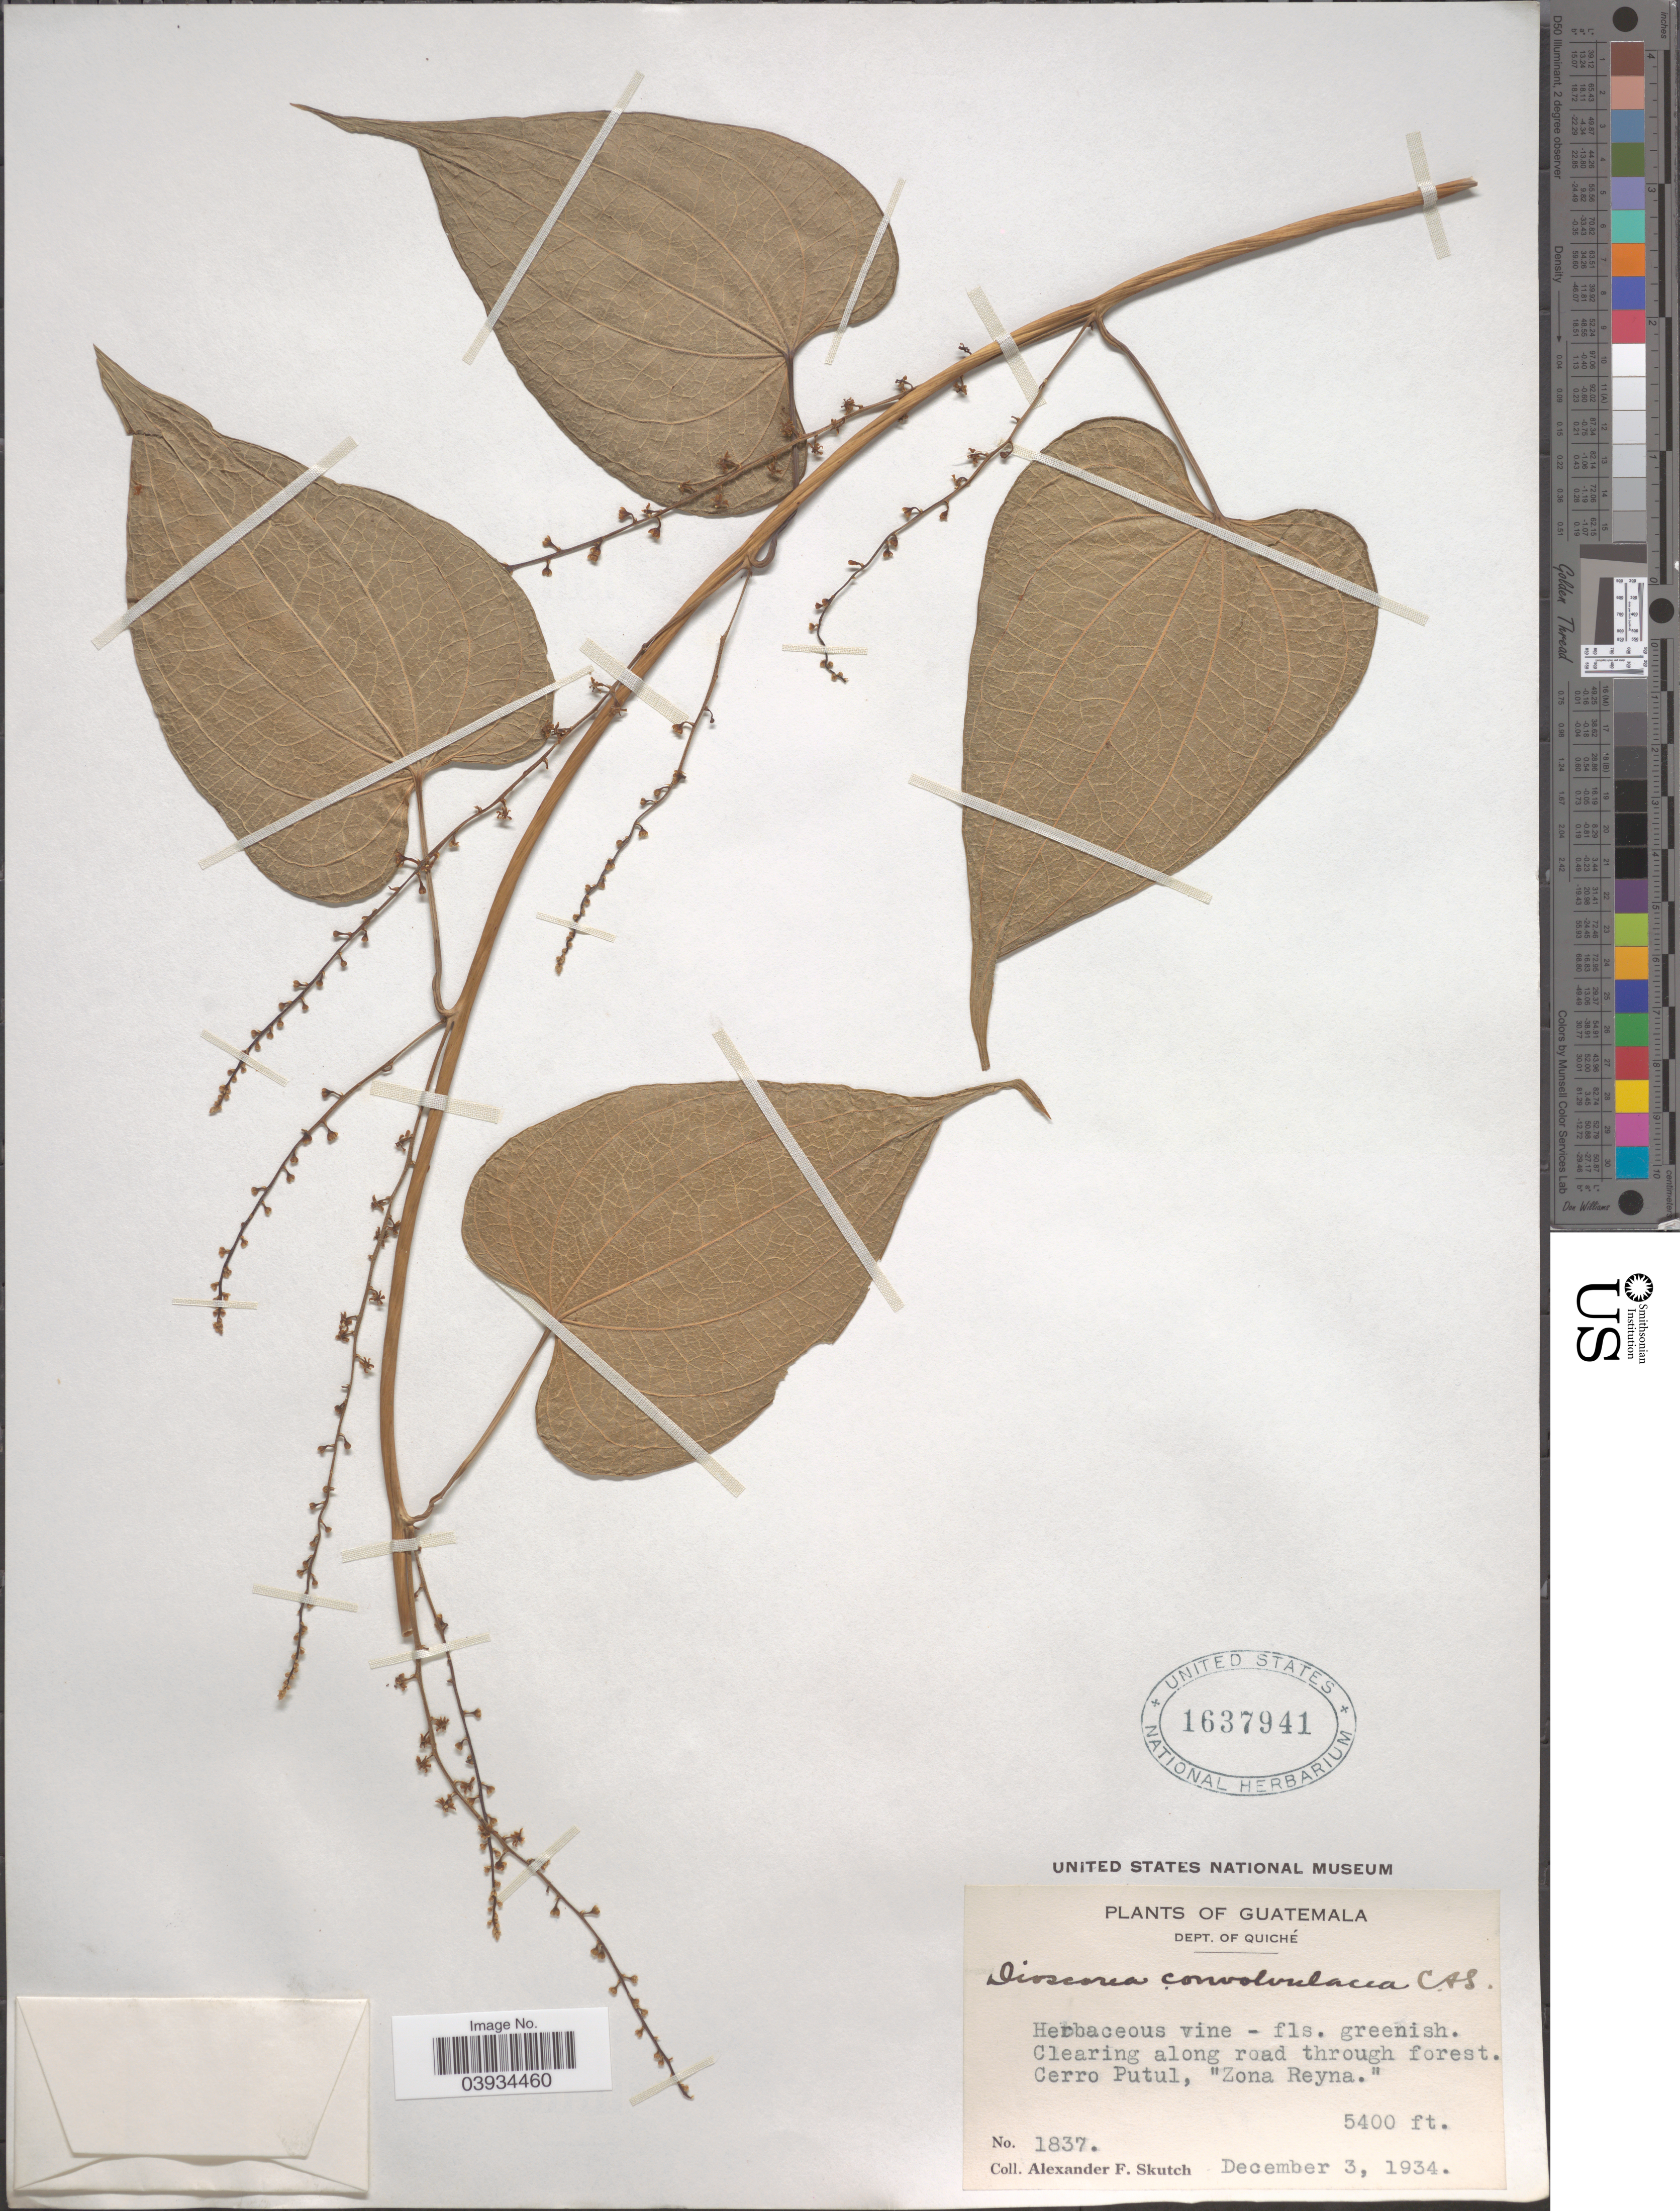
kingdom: Plantae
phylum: Tracheophyta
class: Liliopsida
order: Dioscoreales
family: Dioscoreaceae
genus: Dioscorea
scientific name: Dioscorea convolvulacea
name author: Schltdl. & Cham.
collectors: A. F. Skutch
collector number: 1837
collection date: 1934-12-03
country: Guatemala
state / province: El Quiche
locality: Dept. of Quiché. Clearing along road through forest. Cerro Putul, 'Zona Reyna.'.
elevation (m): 1646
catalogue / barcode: US 1637941